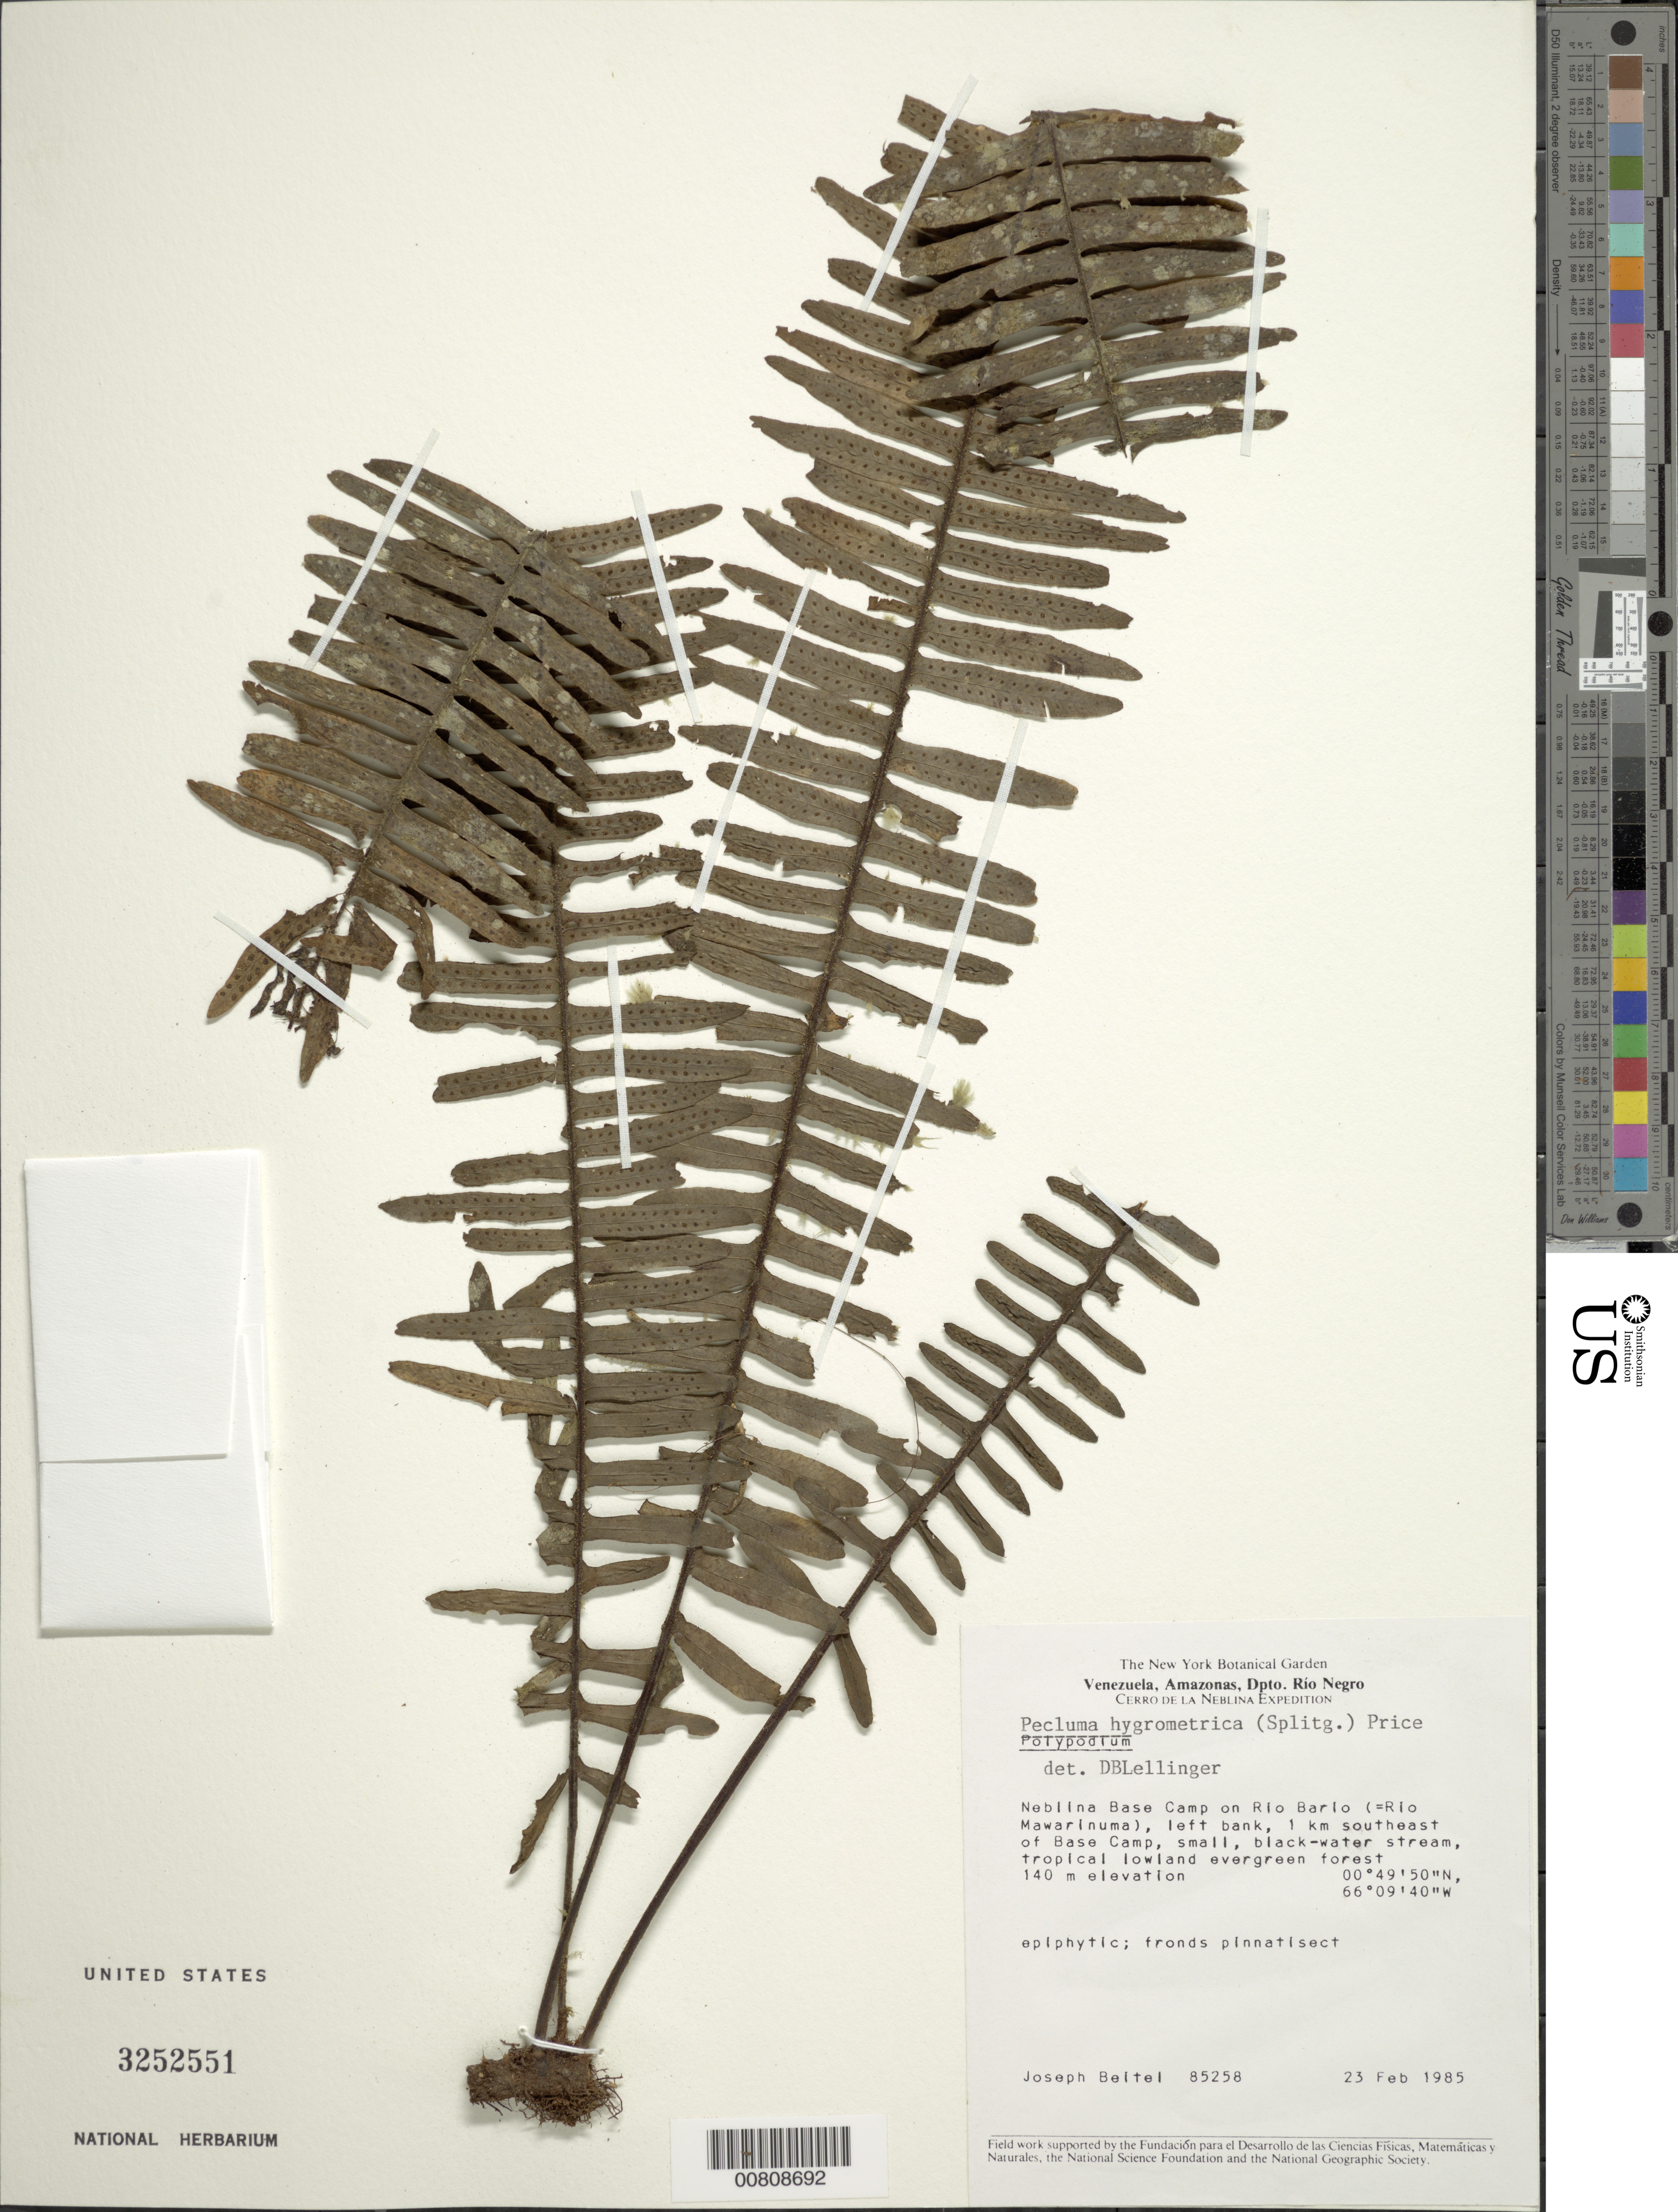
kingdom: Plantae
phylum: Tracheophyta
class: Polypodiopsida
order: Polypodiales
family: Polypodiaceae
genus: Pecluma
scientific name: Pecluma hygrometrica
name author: (Splitg.) M.G. Price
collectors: J. M. Beitel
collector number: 85258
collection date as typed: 23-Feb-85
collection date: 1985-02-23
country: Venezuela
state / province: Amazonas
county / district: Río Negro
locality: Neblina Base Camp on Río Barío (Río Mawarinuma), left bank, 1 km SE of Base Camp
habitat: Small, black-water stream, tropical lowland evergreen forest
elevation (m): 140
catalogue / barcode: US 3252551